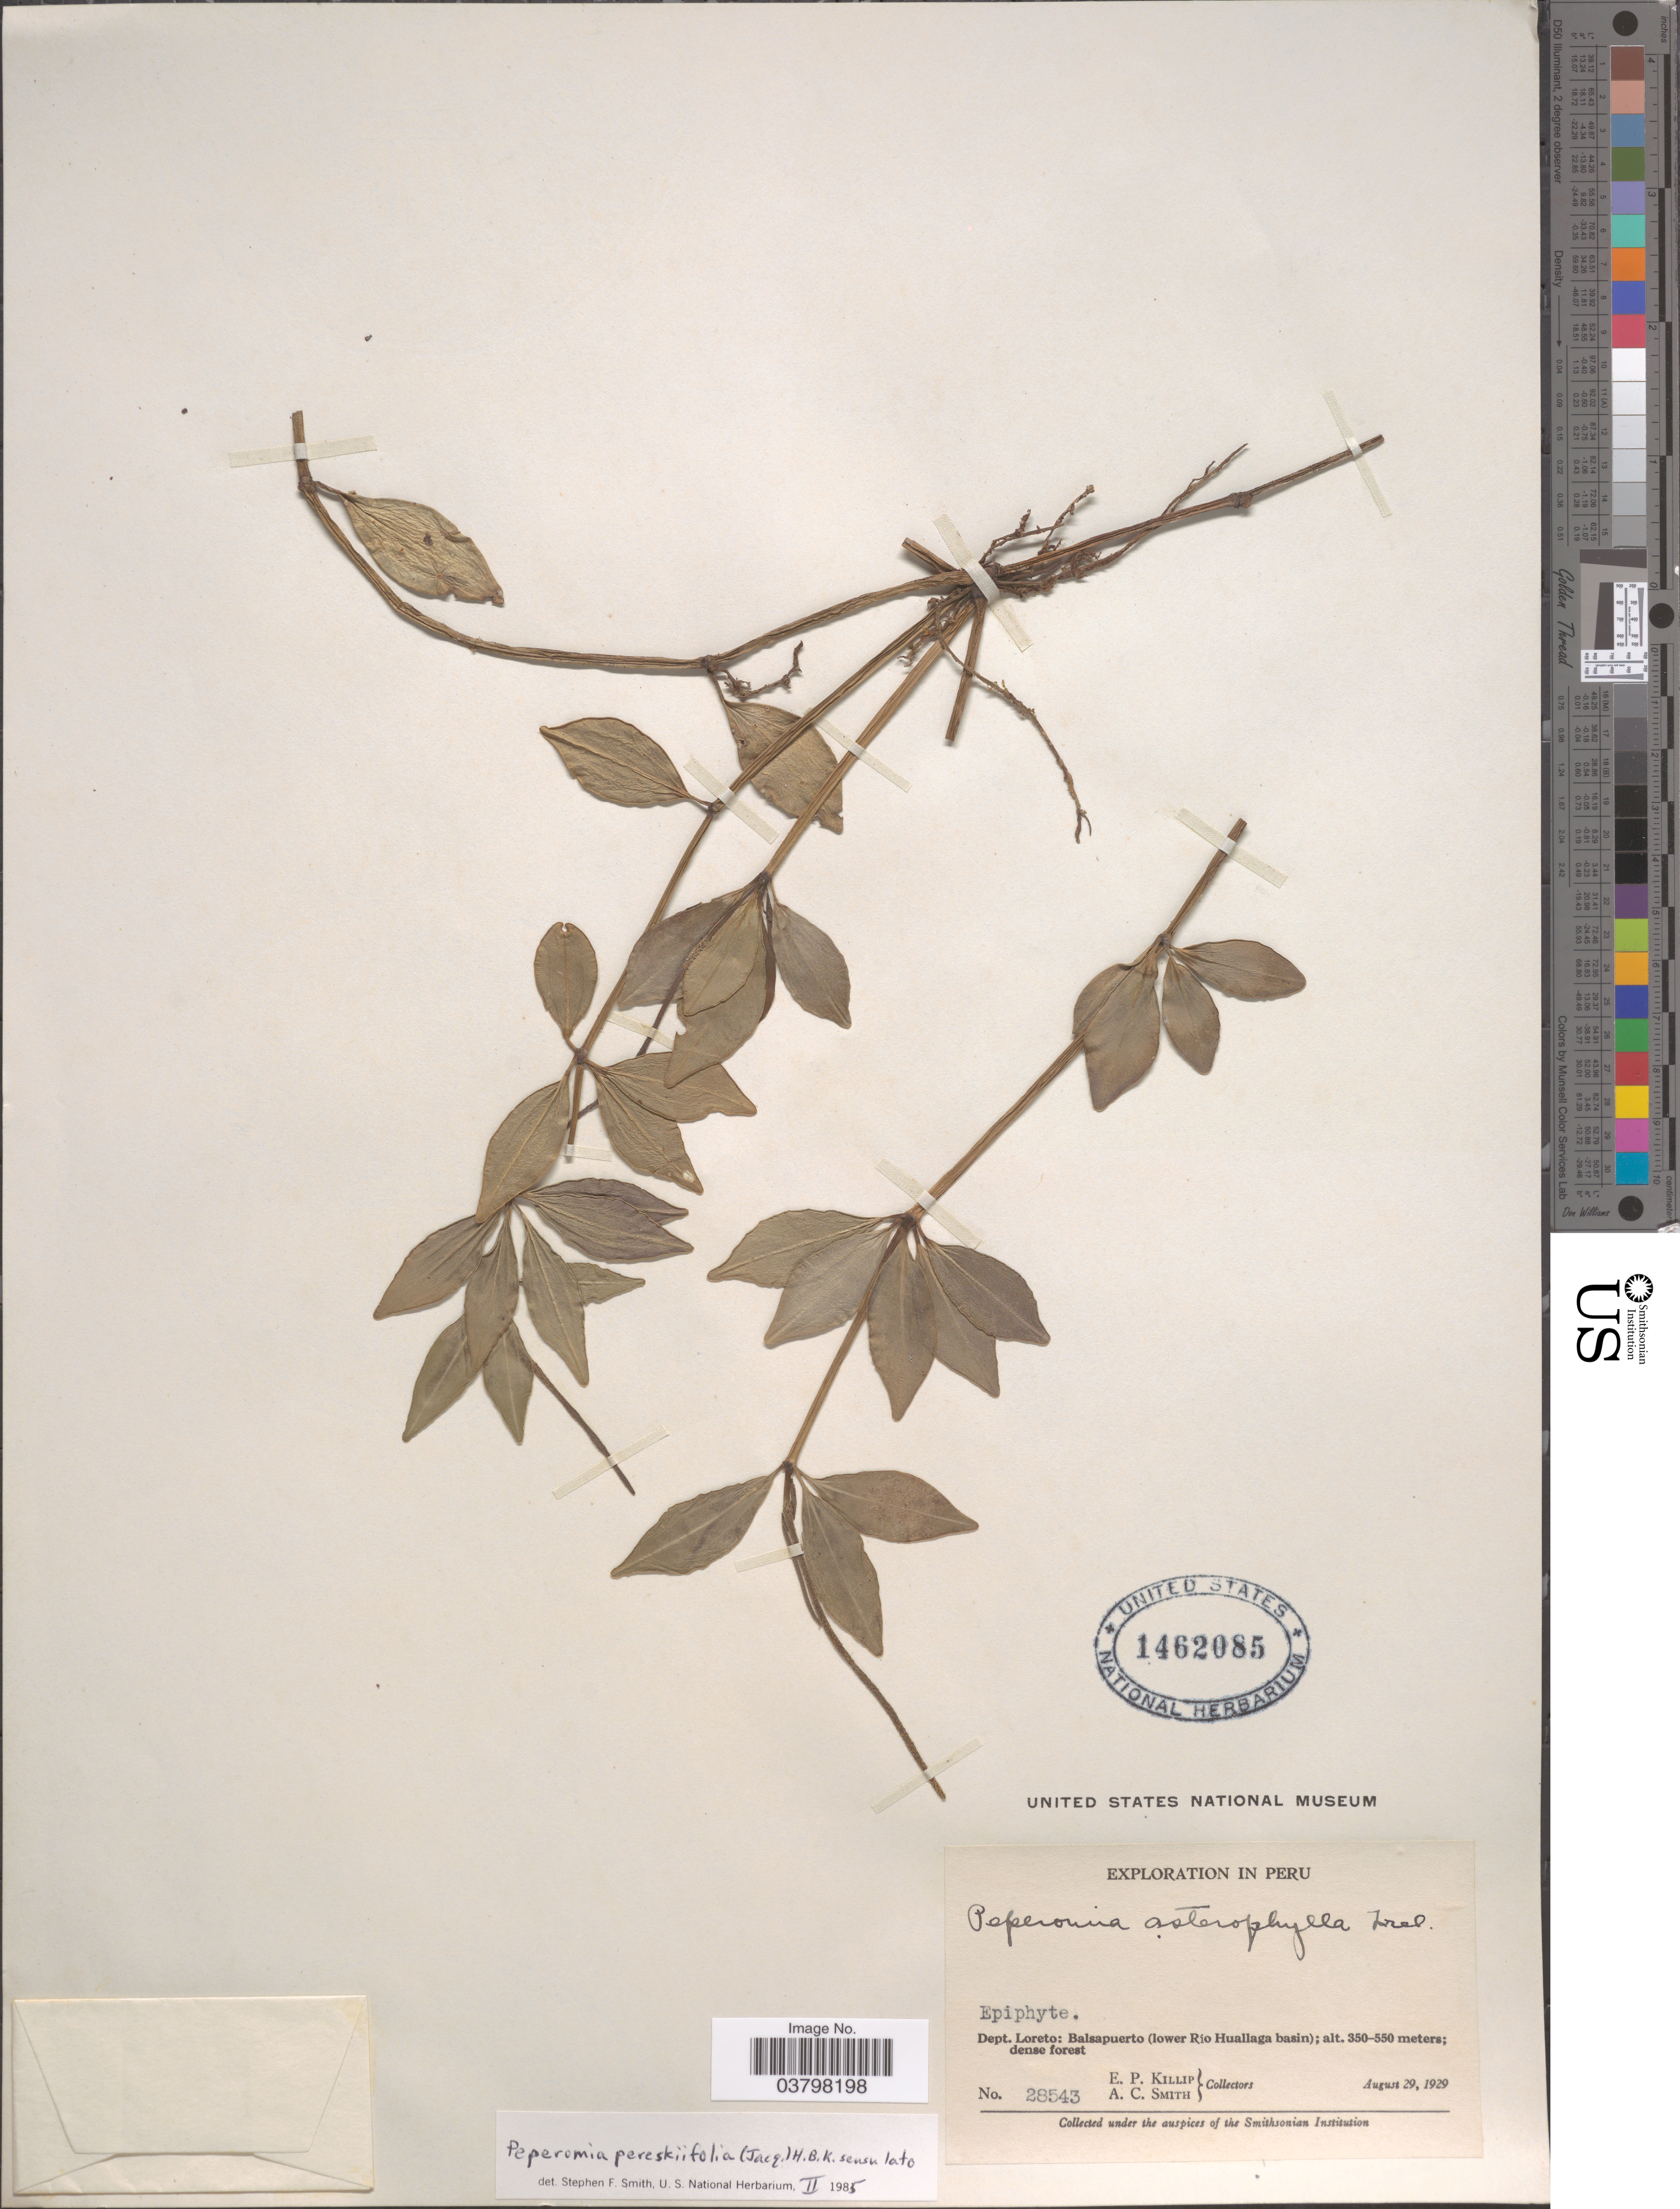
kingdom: Plantae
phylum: Tracheophyta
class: Magnoliopsida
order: Piperales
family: Piperaceae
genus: Peperomia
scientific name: Peperomia pereskiifolia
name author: (Jacq.) Kunth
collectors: E. P. Killip & A. C. Smith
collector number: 28543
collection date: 1929-08-29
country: Peru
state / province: Loreto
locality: Dept. Loreto: Balsapuerto (lower Río Huallaga basin).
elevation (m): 350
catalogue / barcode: US 1462085